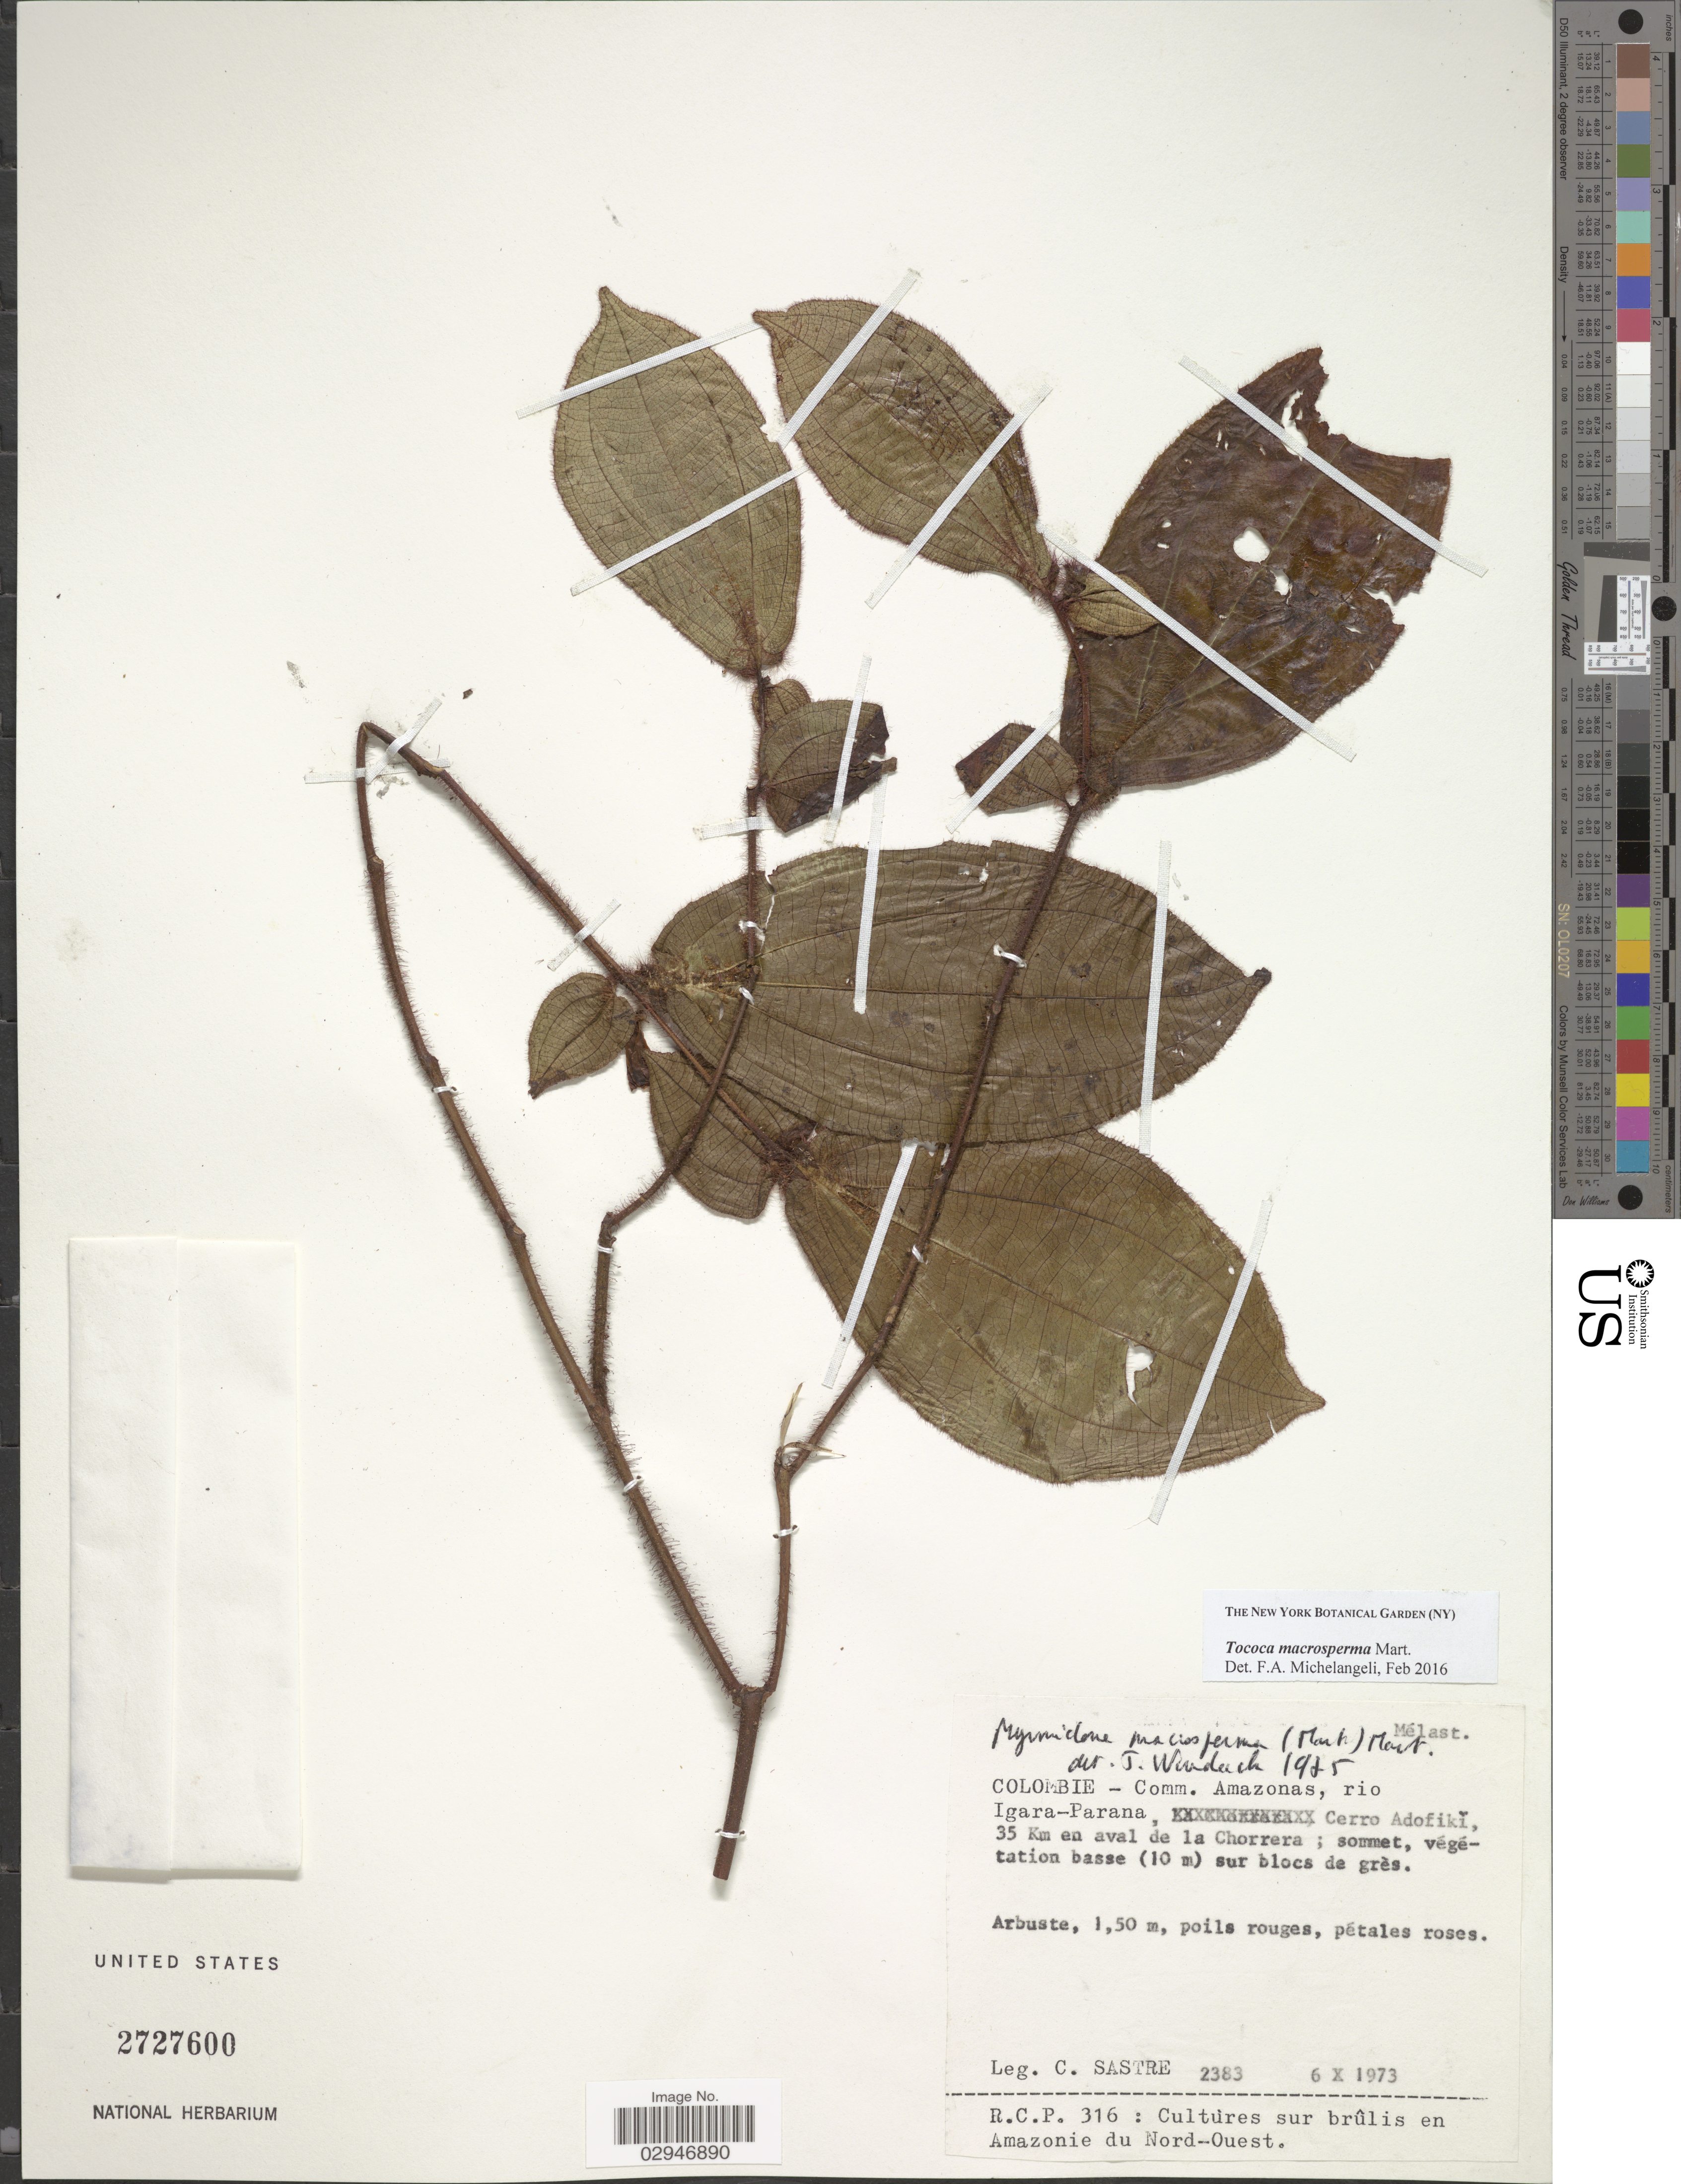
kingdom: Plantae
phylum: Tracheophyta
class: Magnoliopsida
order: Myrtales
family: Melastomataceae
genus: Tococa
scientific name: Tococa macrosperma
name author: Mart.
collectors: C. Sastre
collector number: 2383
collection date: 1973-10-06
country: Colombia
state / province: Amazônas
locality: Comm. Amazonas, rio Igara-Parana, Cerro Adofiki, 35 Km en aval de la Chorrera.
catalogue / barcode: US 2727600